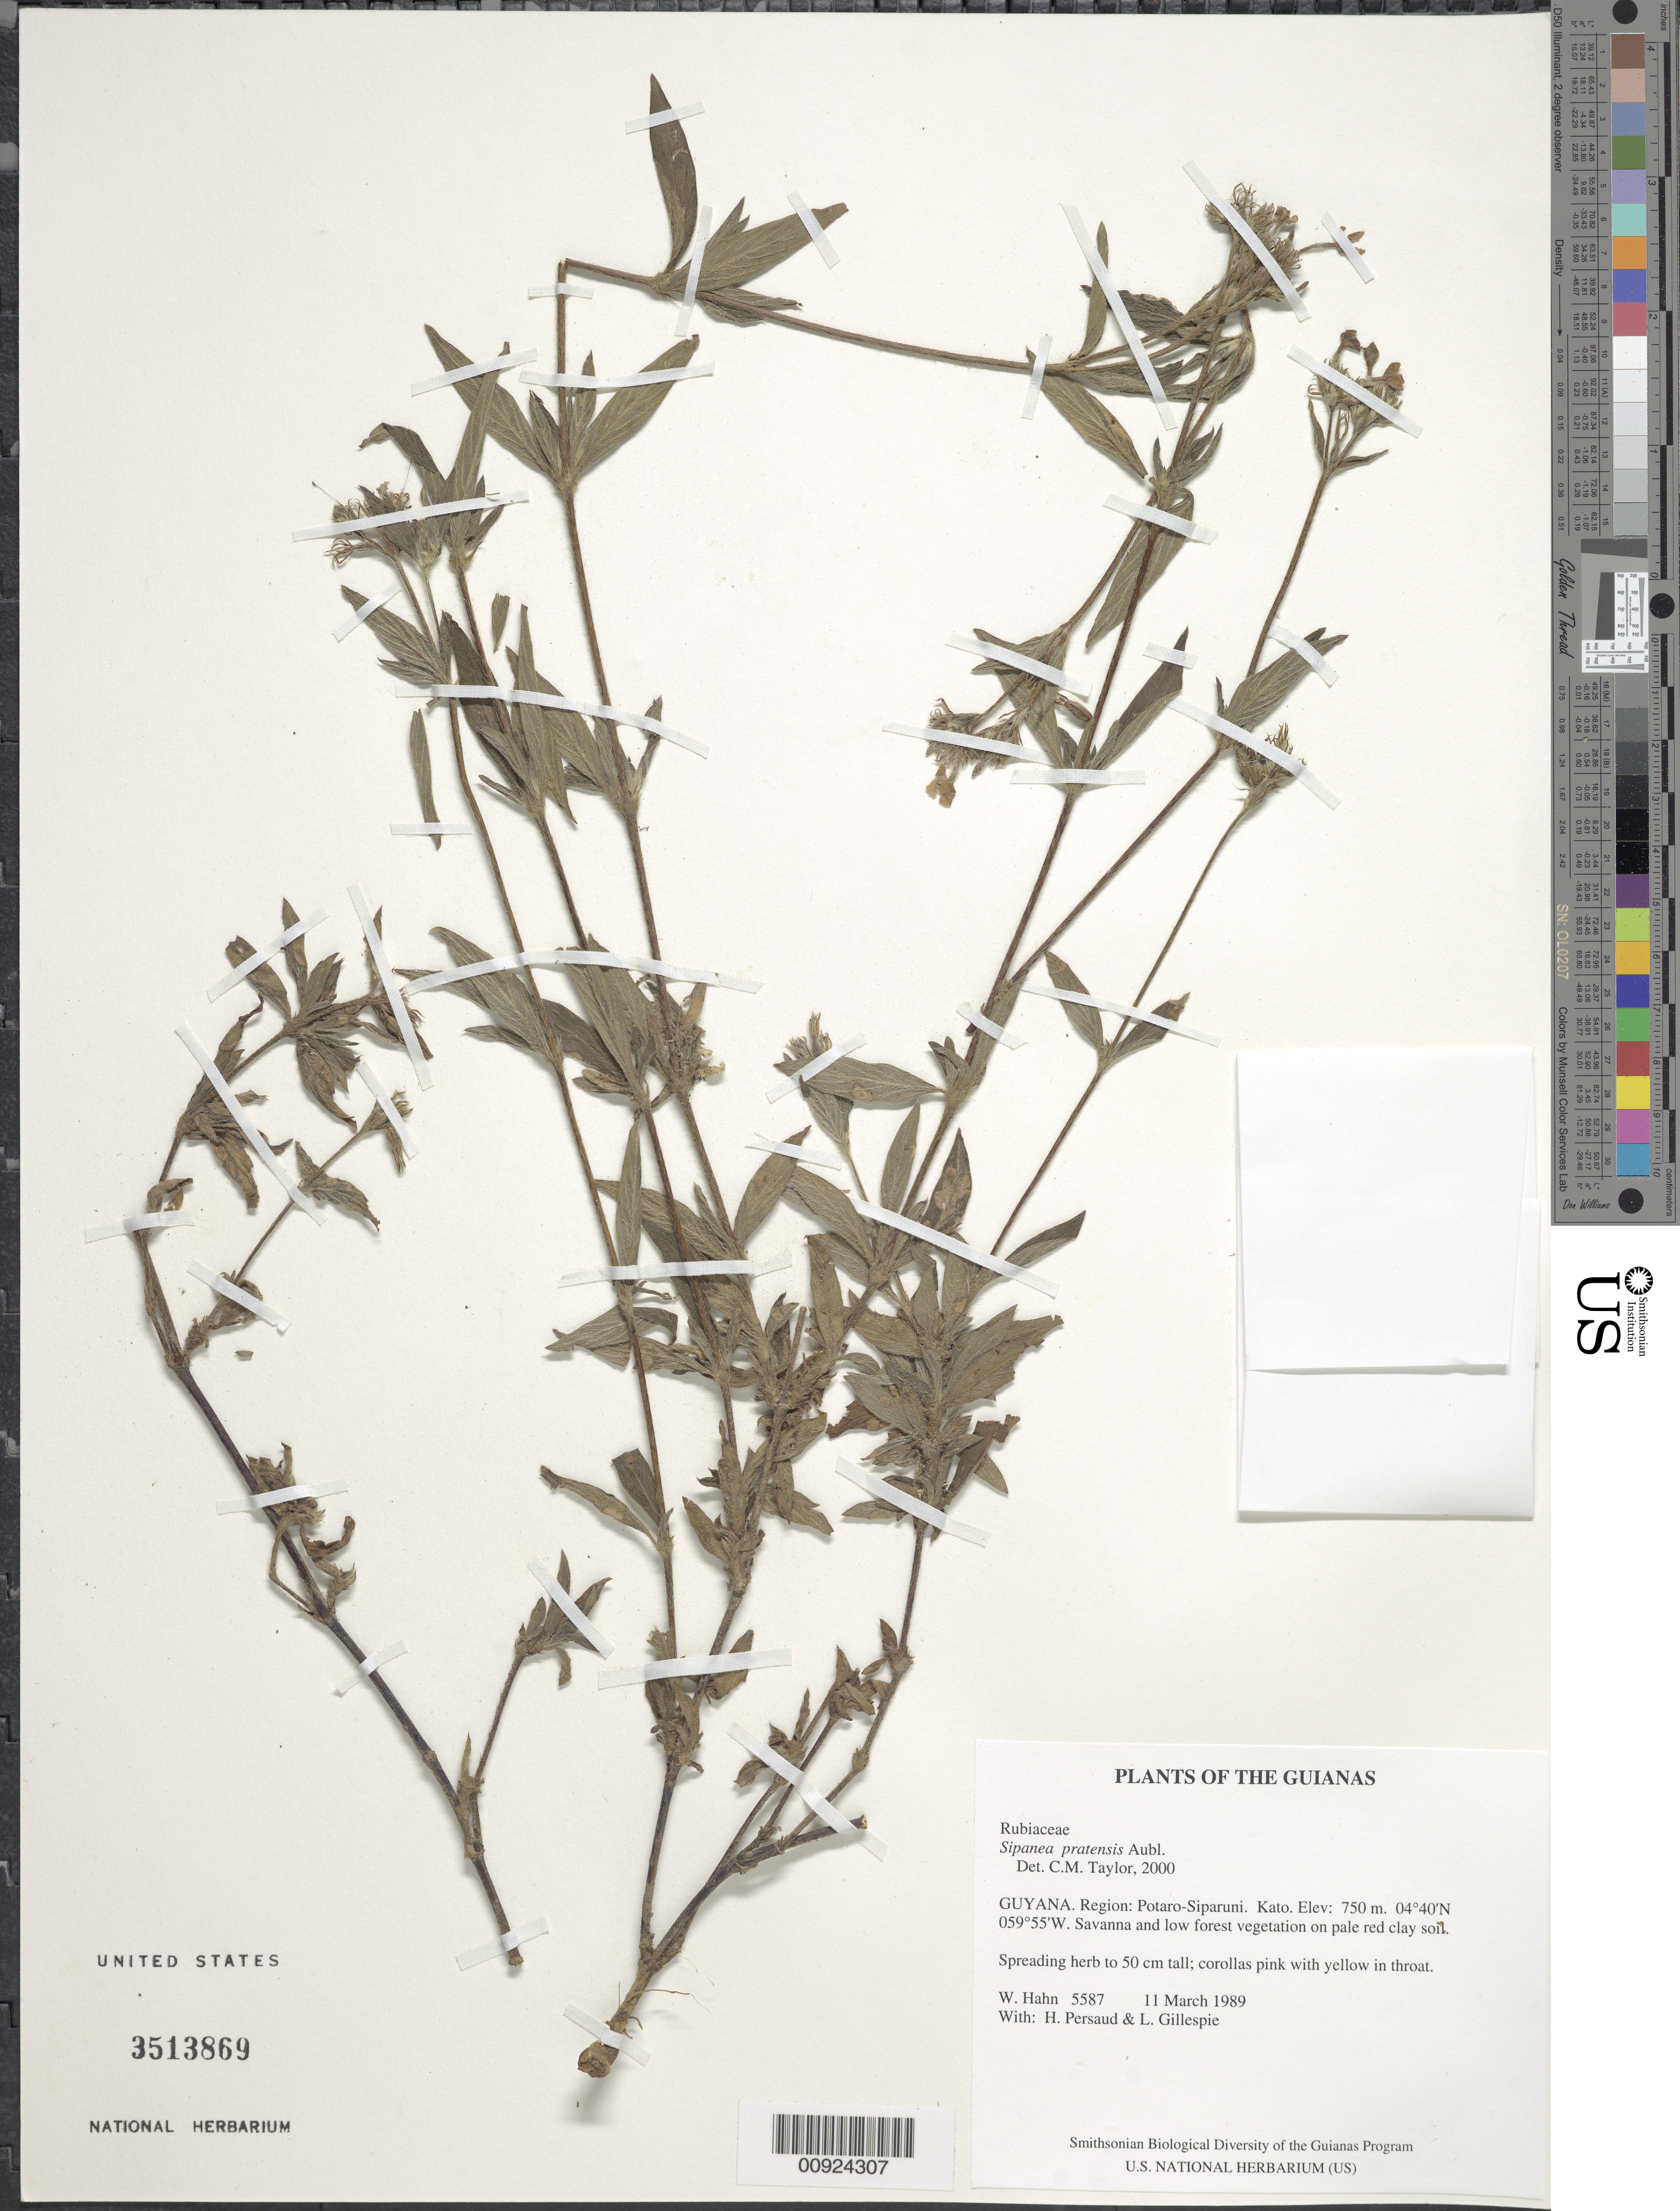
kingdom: Plantae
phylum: Tracheophyta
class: Magnoliopsida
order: Gentianales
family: Rubiaceae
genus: Sipanea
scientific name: Sipanea pratensis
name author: Aubl.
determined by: Taylor, Charlotte M.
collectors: W. Hahn, H. Persaud & L. J. Gillespie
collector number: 5587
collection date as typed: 11 March 1989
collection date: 1989-03-11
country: Guyana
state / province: Potaro-Siparuni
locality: Kato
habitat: Savanna and low forest vegetation on pale red clay soil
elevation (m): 750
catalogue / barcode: US 3513869